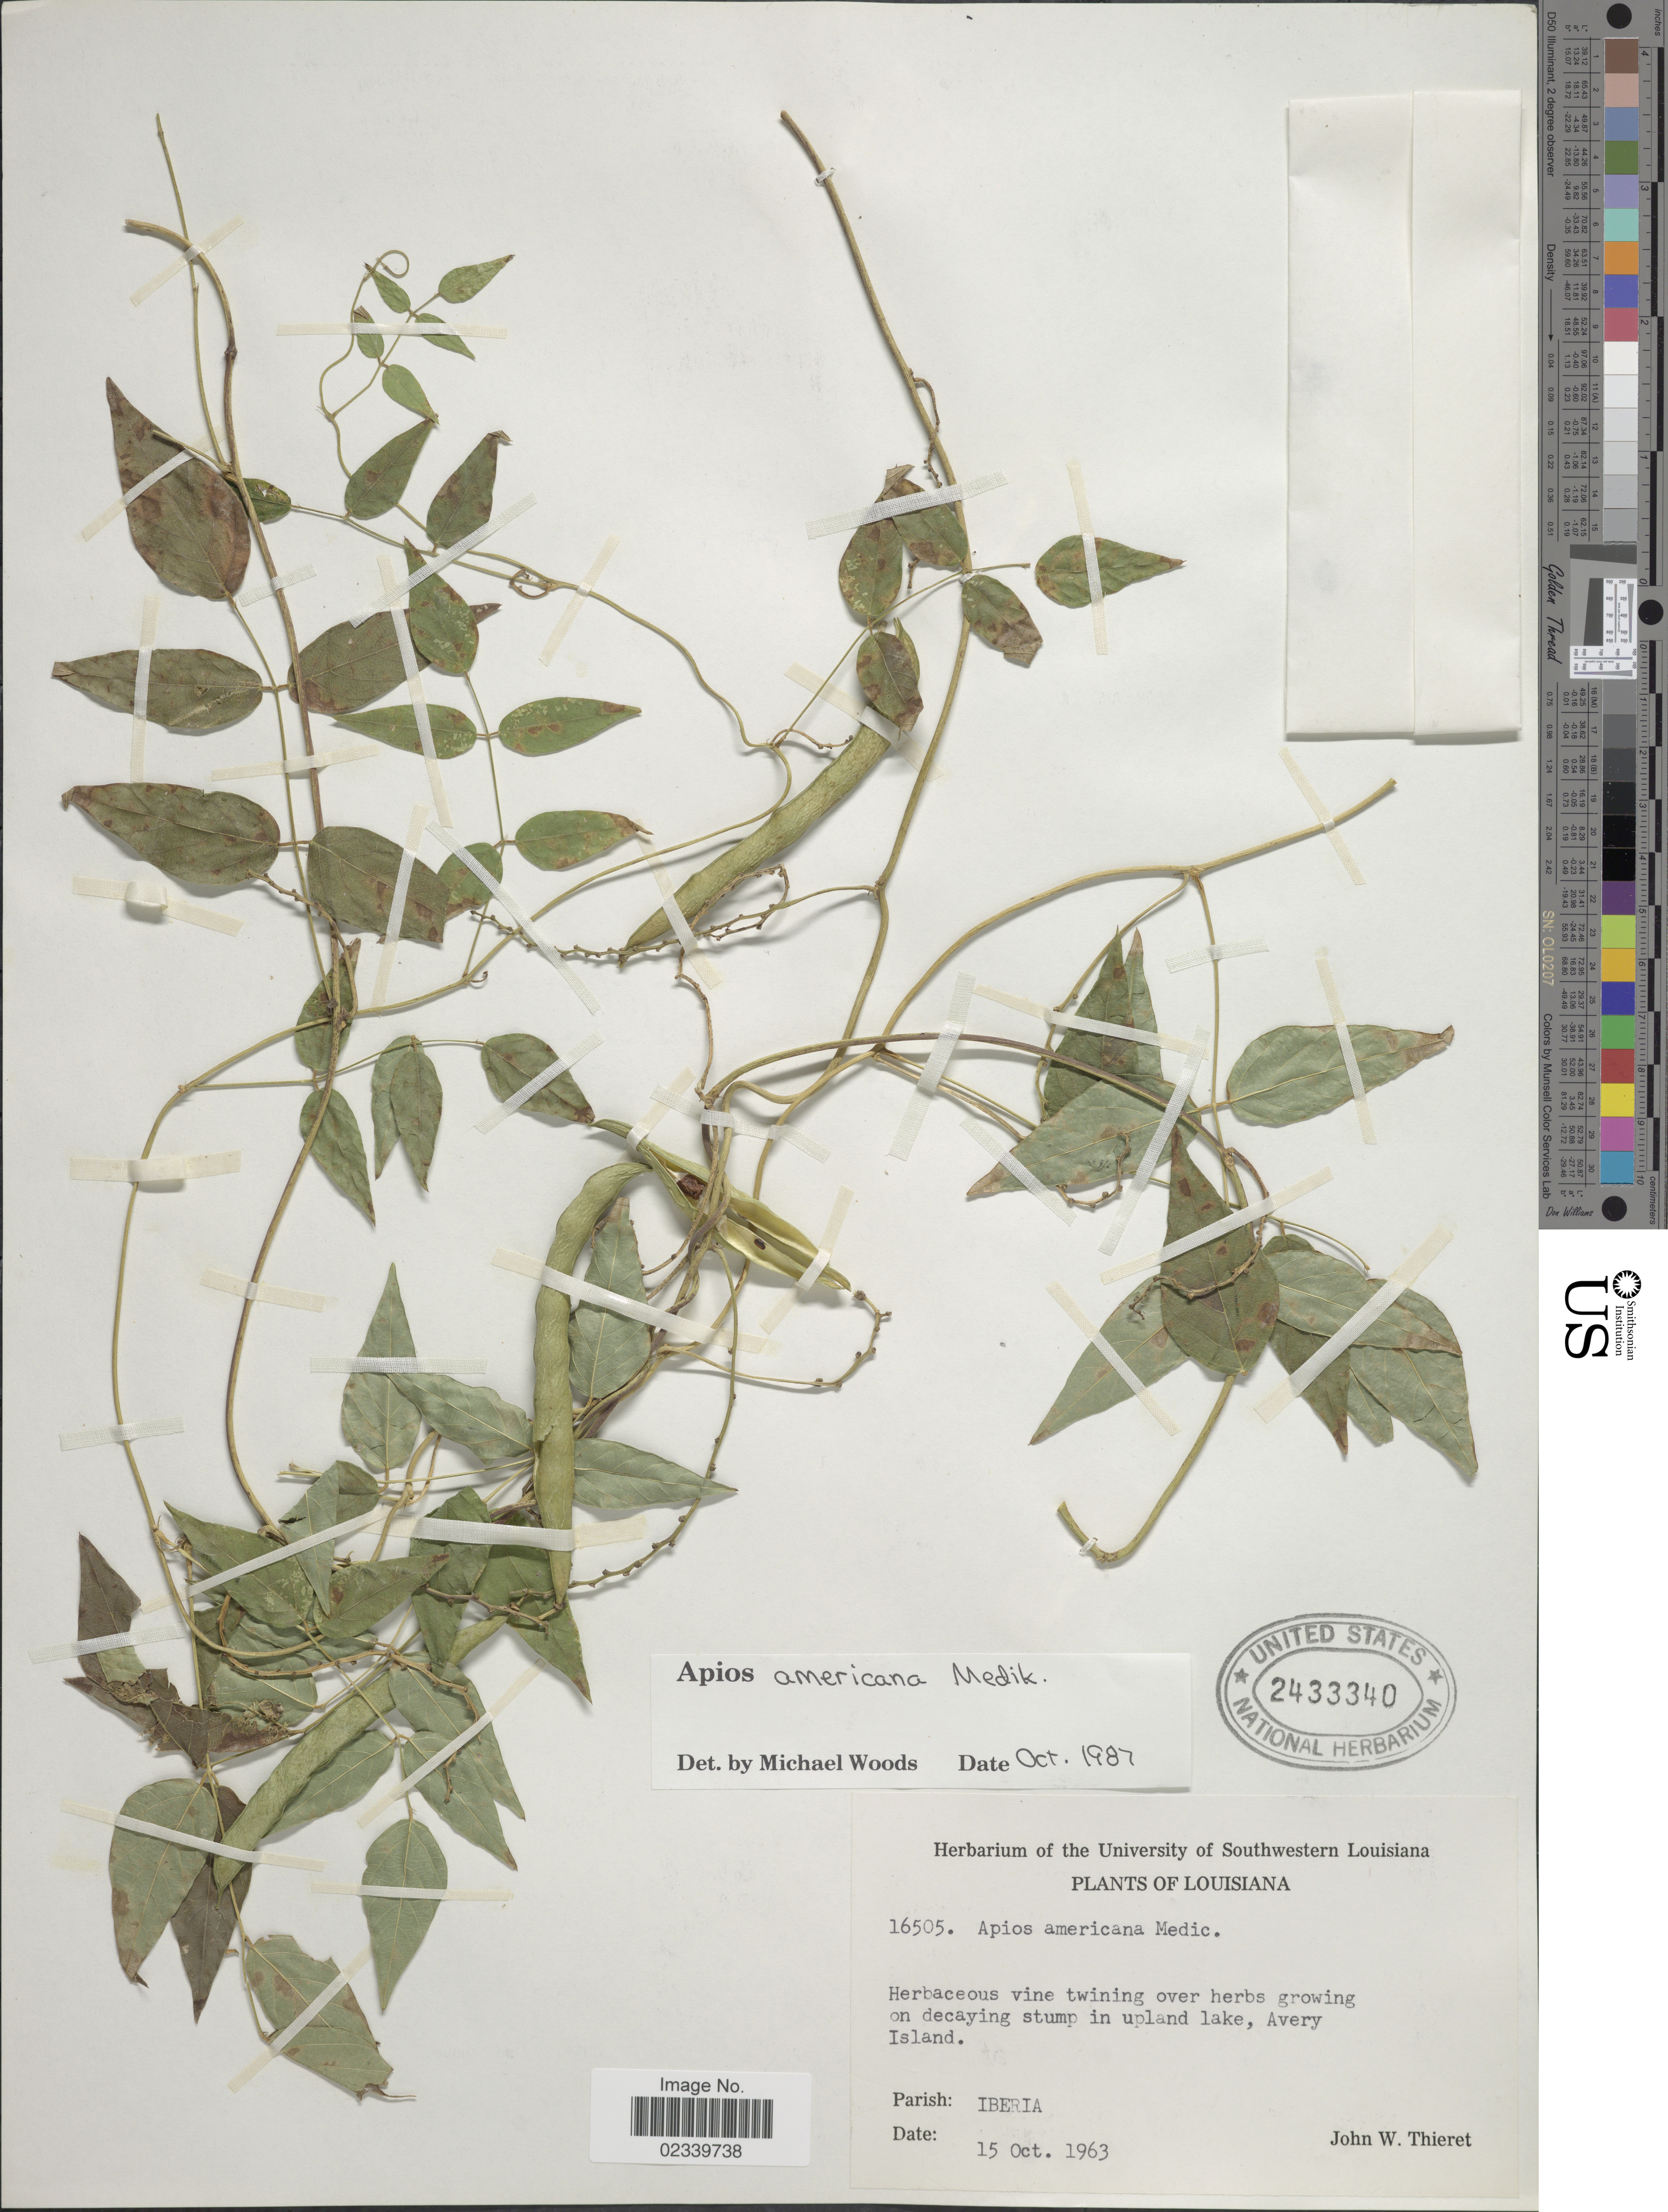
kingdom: Plantae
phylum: Tracheophyta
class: Magnoliopsida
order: Fabales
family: Fabaceae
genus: Apios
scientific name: Apios americana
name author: Medik.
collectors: J. W. Thieret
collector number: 16505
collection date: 1963-10-15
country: United States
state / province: Louisiana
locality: On decaying stump in upland lake. Avery Island, Parish: Iberia.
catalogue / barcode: US 2433340